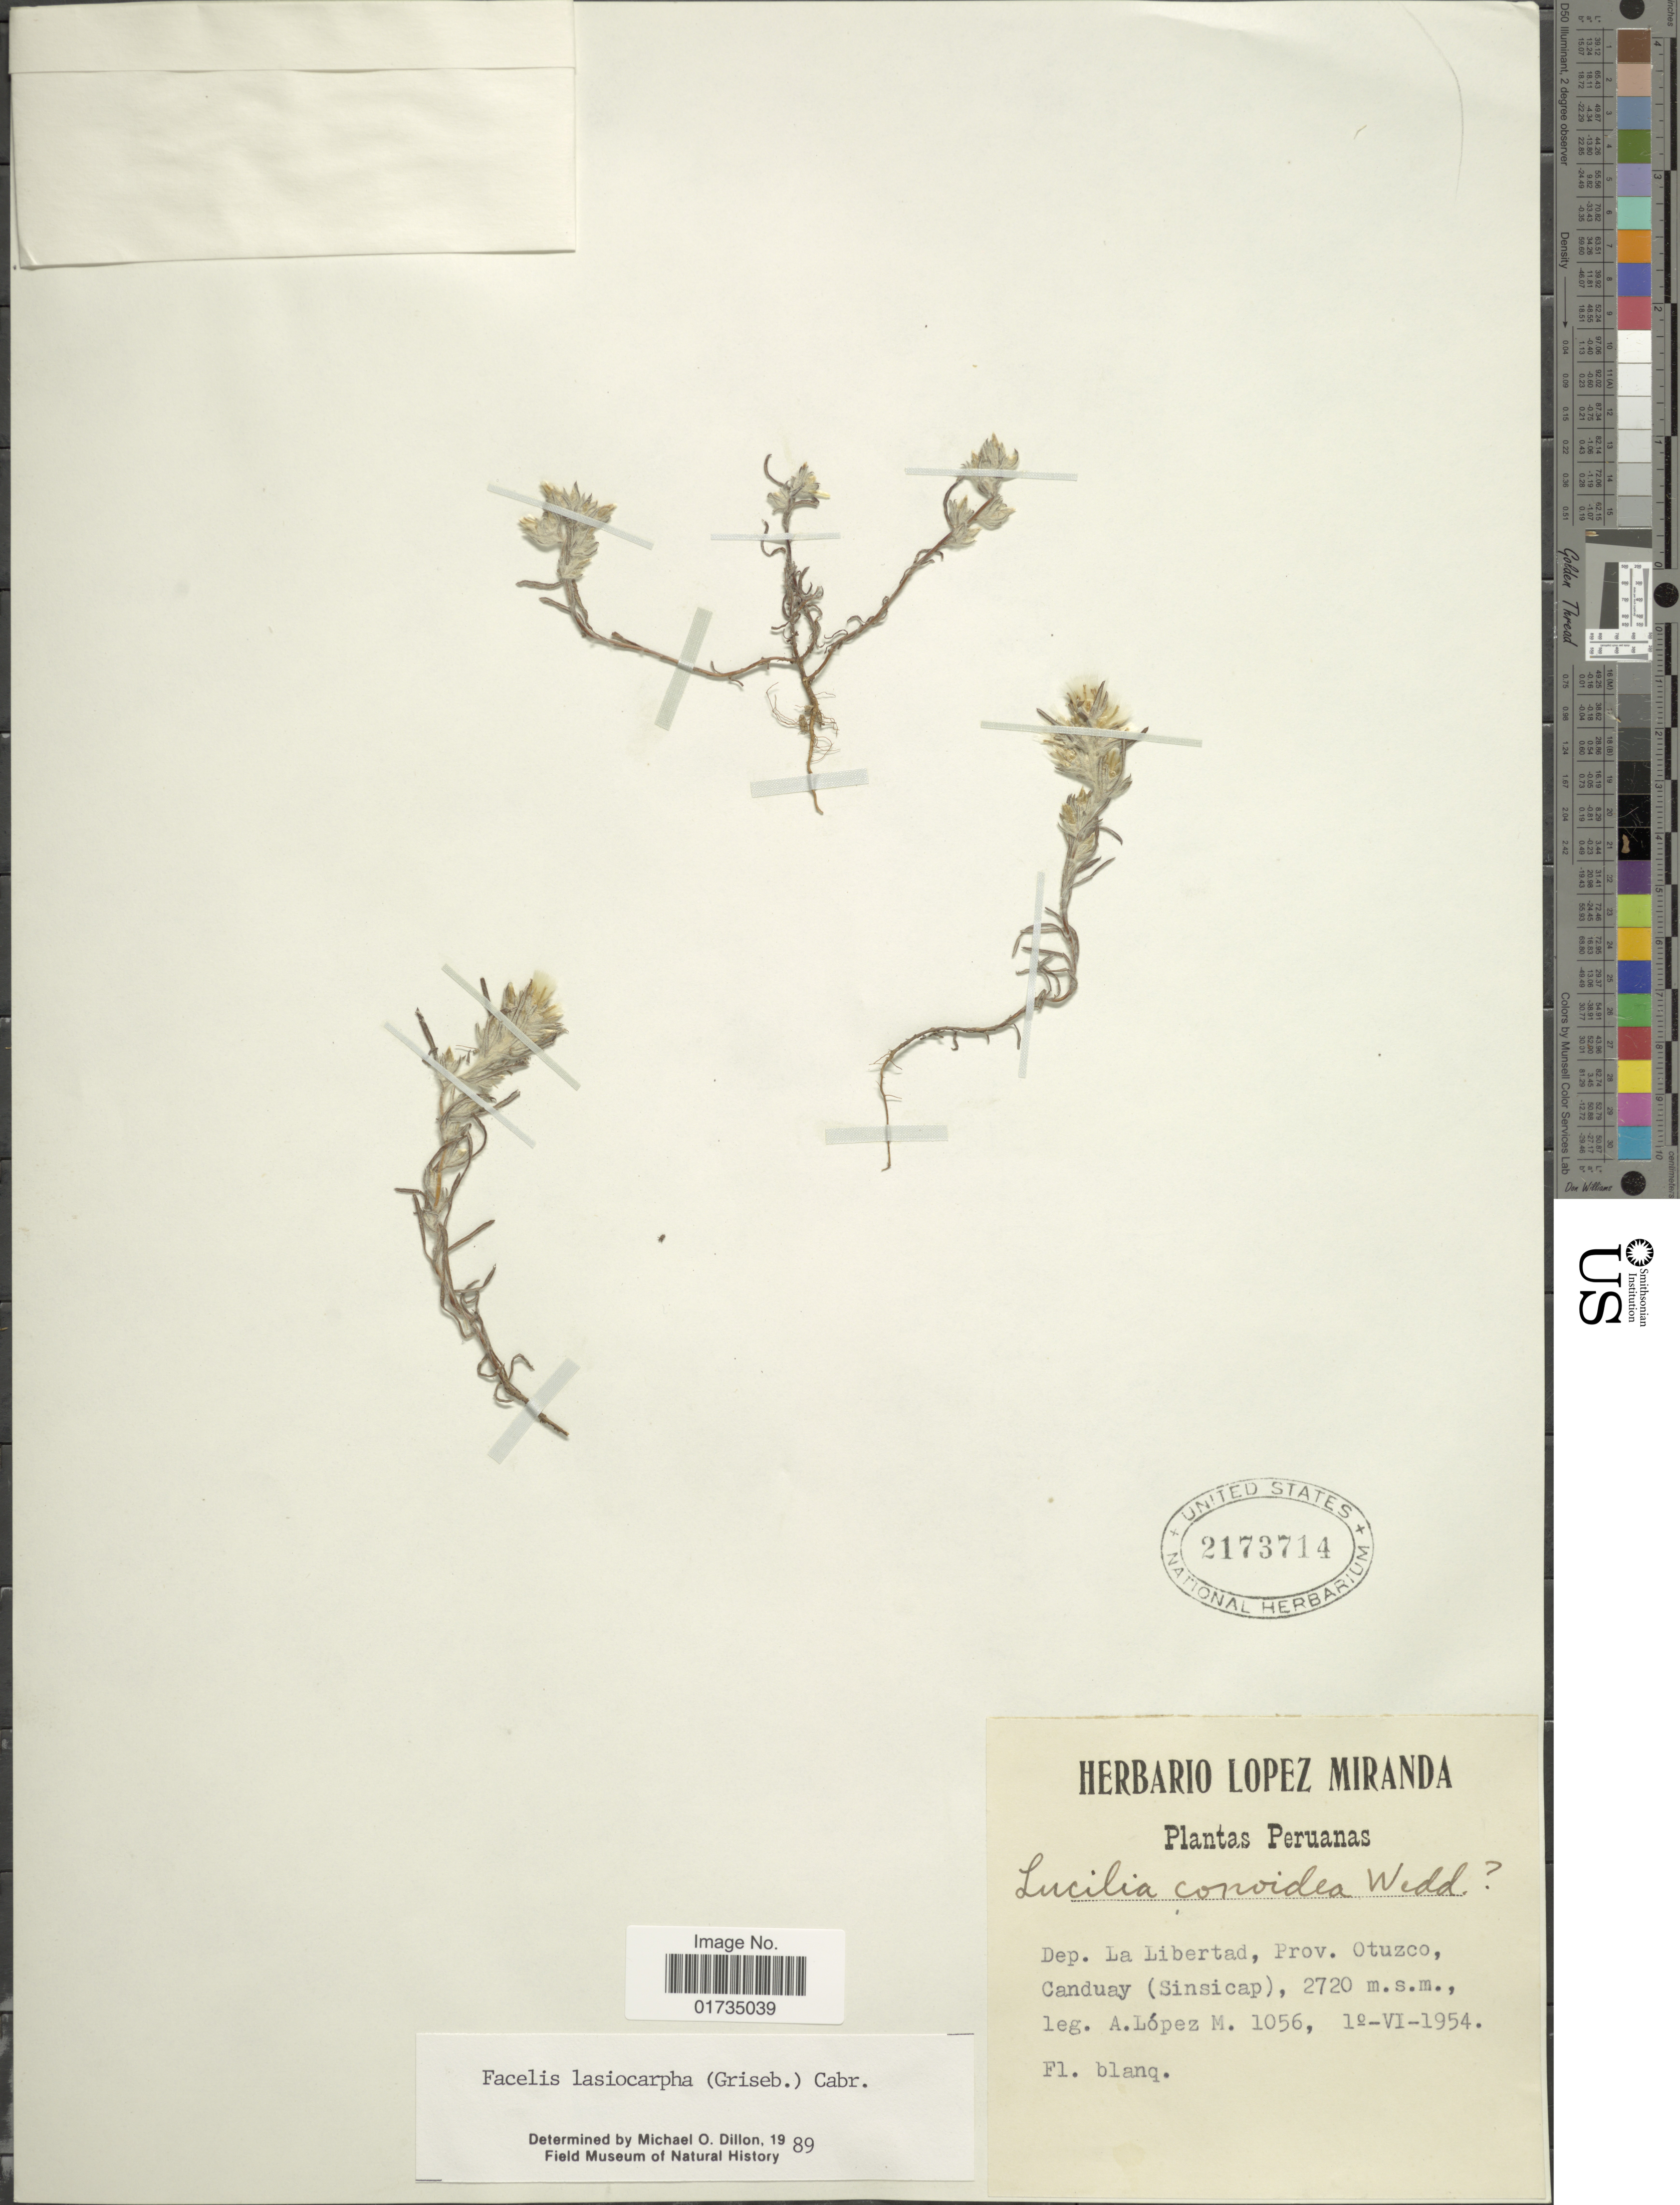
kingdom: Plantae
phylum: Tracheophyta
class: Magnoliopsida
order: Asterales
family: Asteraceae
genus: Facelis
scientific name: Facelis lasiocarpa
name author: (Griseb.) Cabrera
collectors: A. López M.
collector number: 1056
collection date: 1954-06-10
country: Peru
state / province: La Libertad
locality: Peruanas. Dep. La Libertad, Prov. Otuzco, Canduay (Sinsicap)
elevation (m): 2720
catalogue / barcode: US 2173714